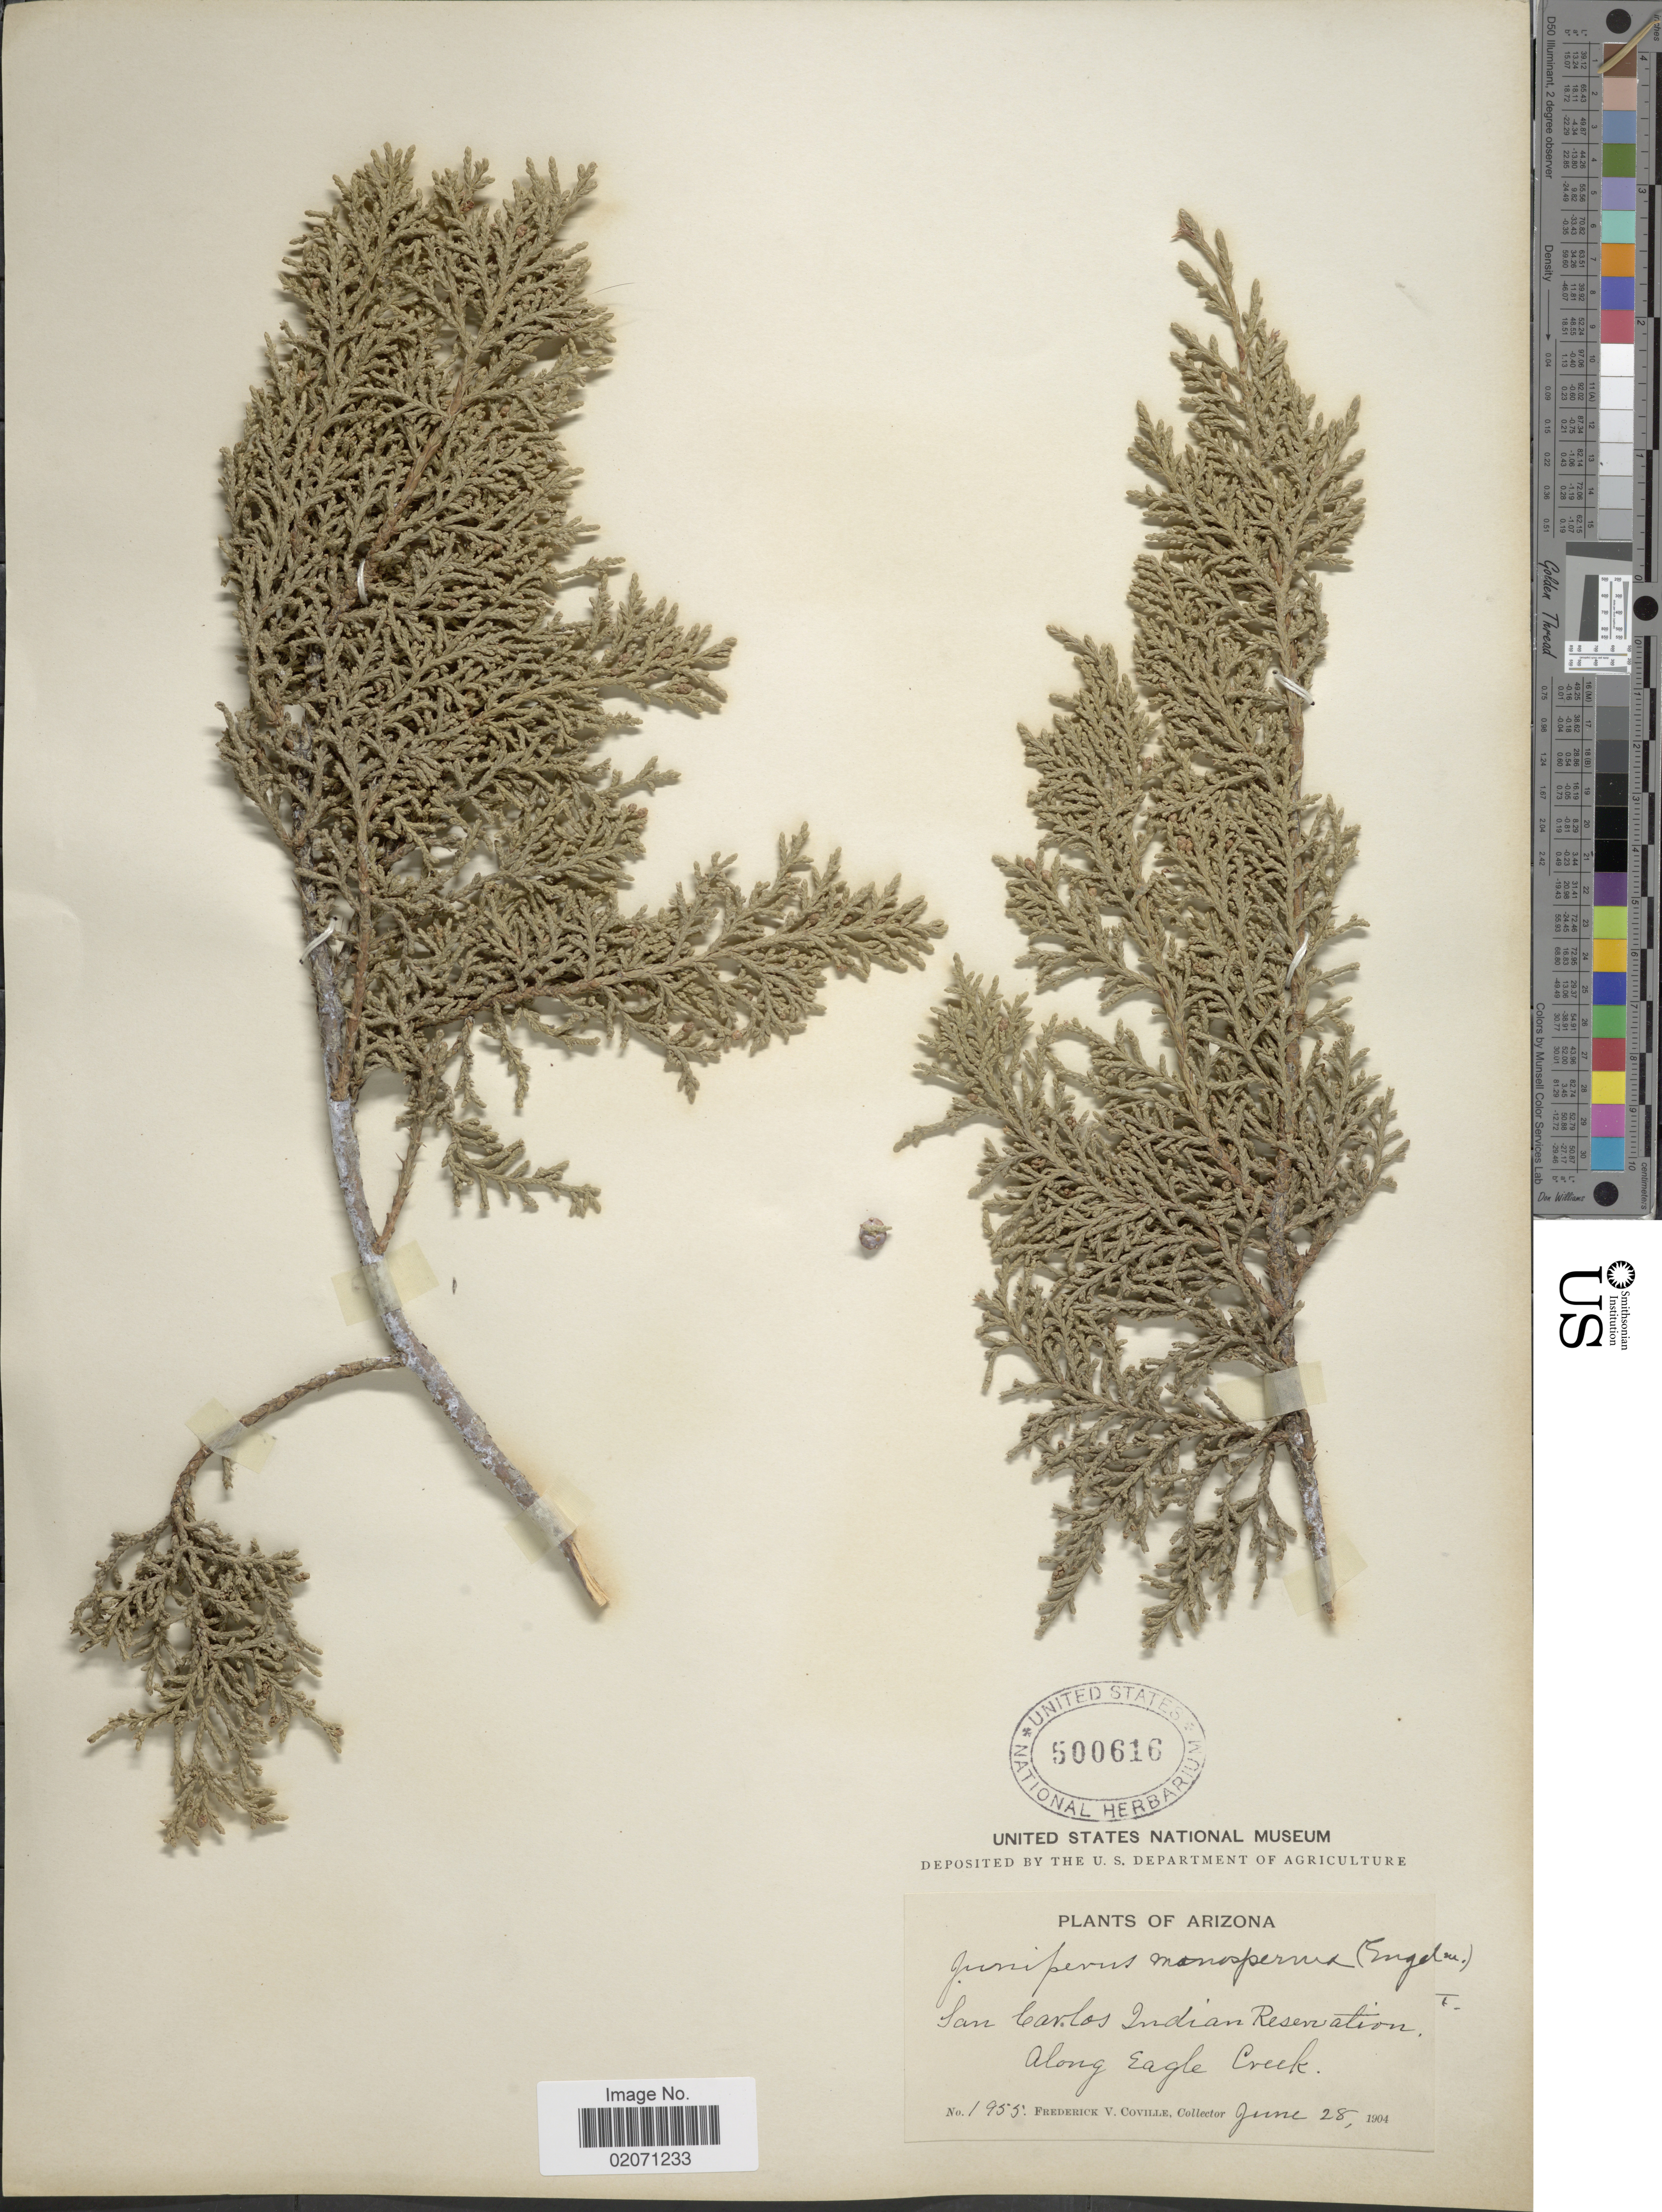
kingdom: Plantae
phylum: Tracheophyta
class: Pinopsida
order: Pinales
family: Cupressaceae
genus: Juniperus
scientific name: Juniperus monosperma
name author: (Engelm.) Sarg.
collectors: F. V. Coville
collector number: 1955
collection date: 1904-06-28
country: United States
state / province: Arizona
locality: San Carlos Indian Reservation along Eagle Creek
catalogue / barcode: US 500616